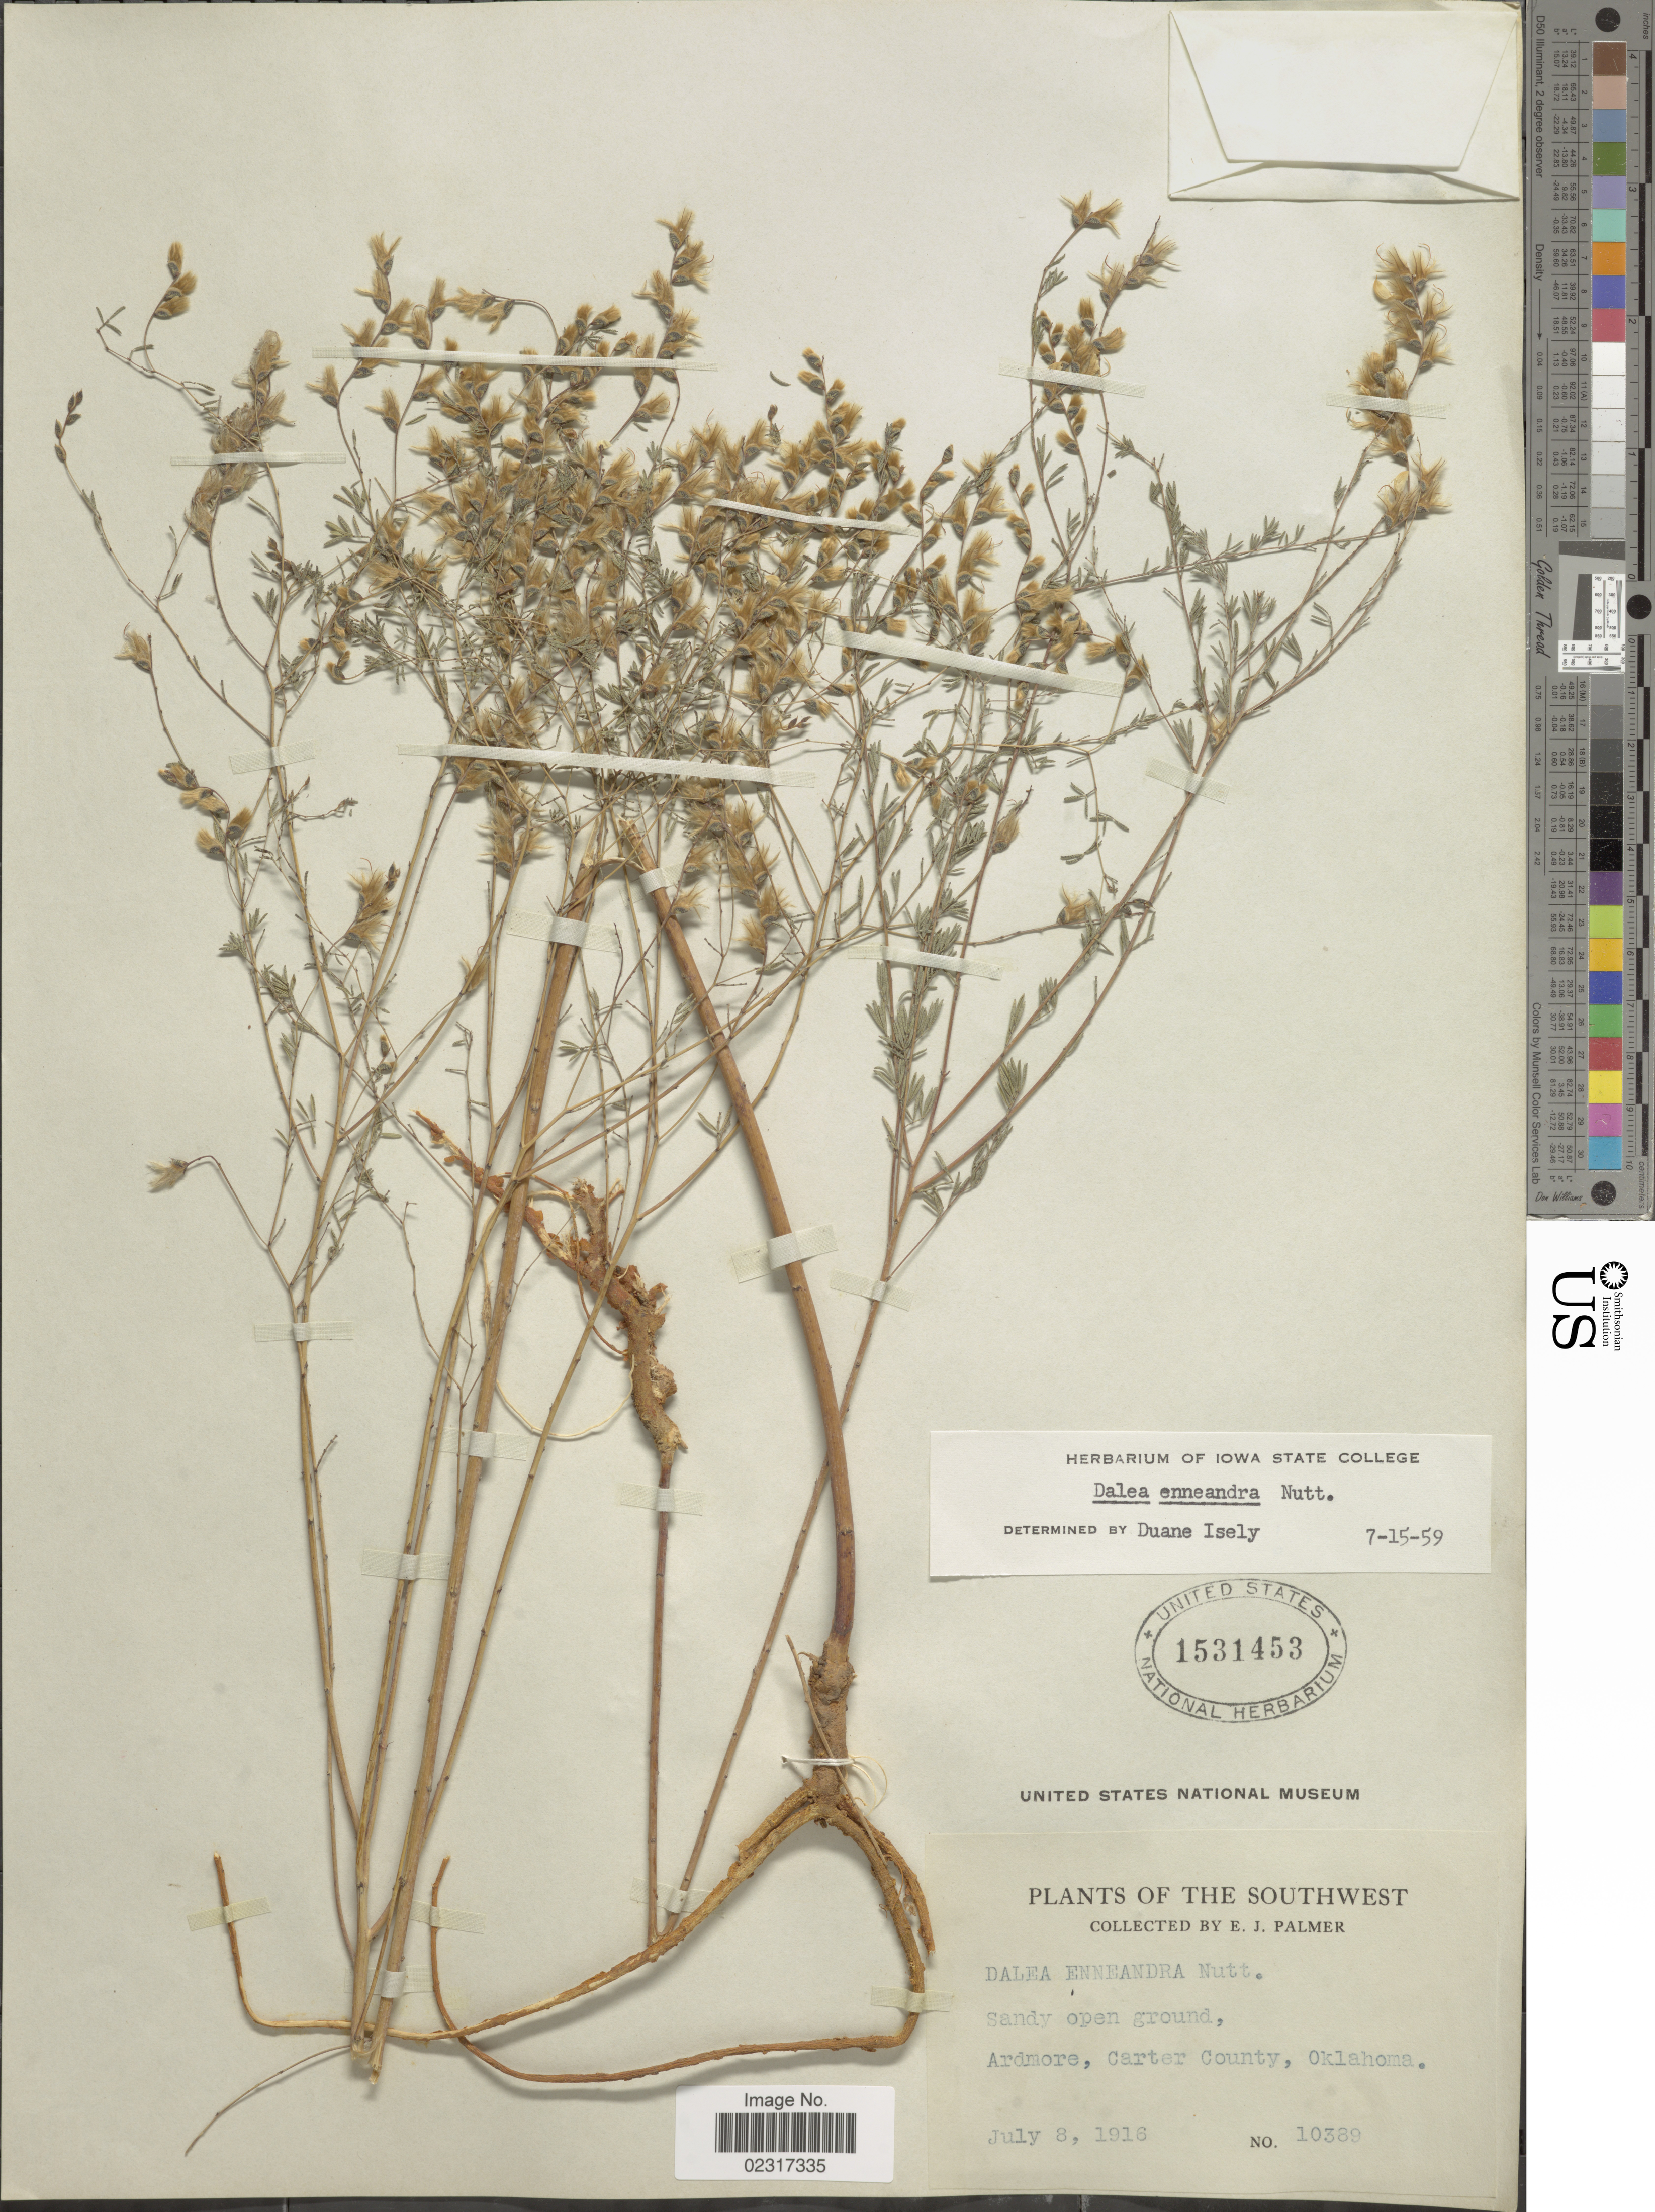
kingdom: Plantae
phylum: Tracheophyta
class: Magnoliopsida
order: Fabales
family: Fabaceae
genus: Dalea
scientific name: Dalea enneandra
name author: Nutt.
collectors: E. J. Palmer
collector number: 10389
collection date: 1916-07-08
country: United States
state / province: Oklahoma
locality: Southwest, Ardmore, Carter County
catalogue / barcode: US 1531453